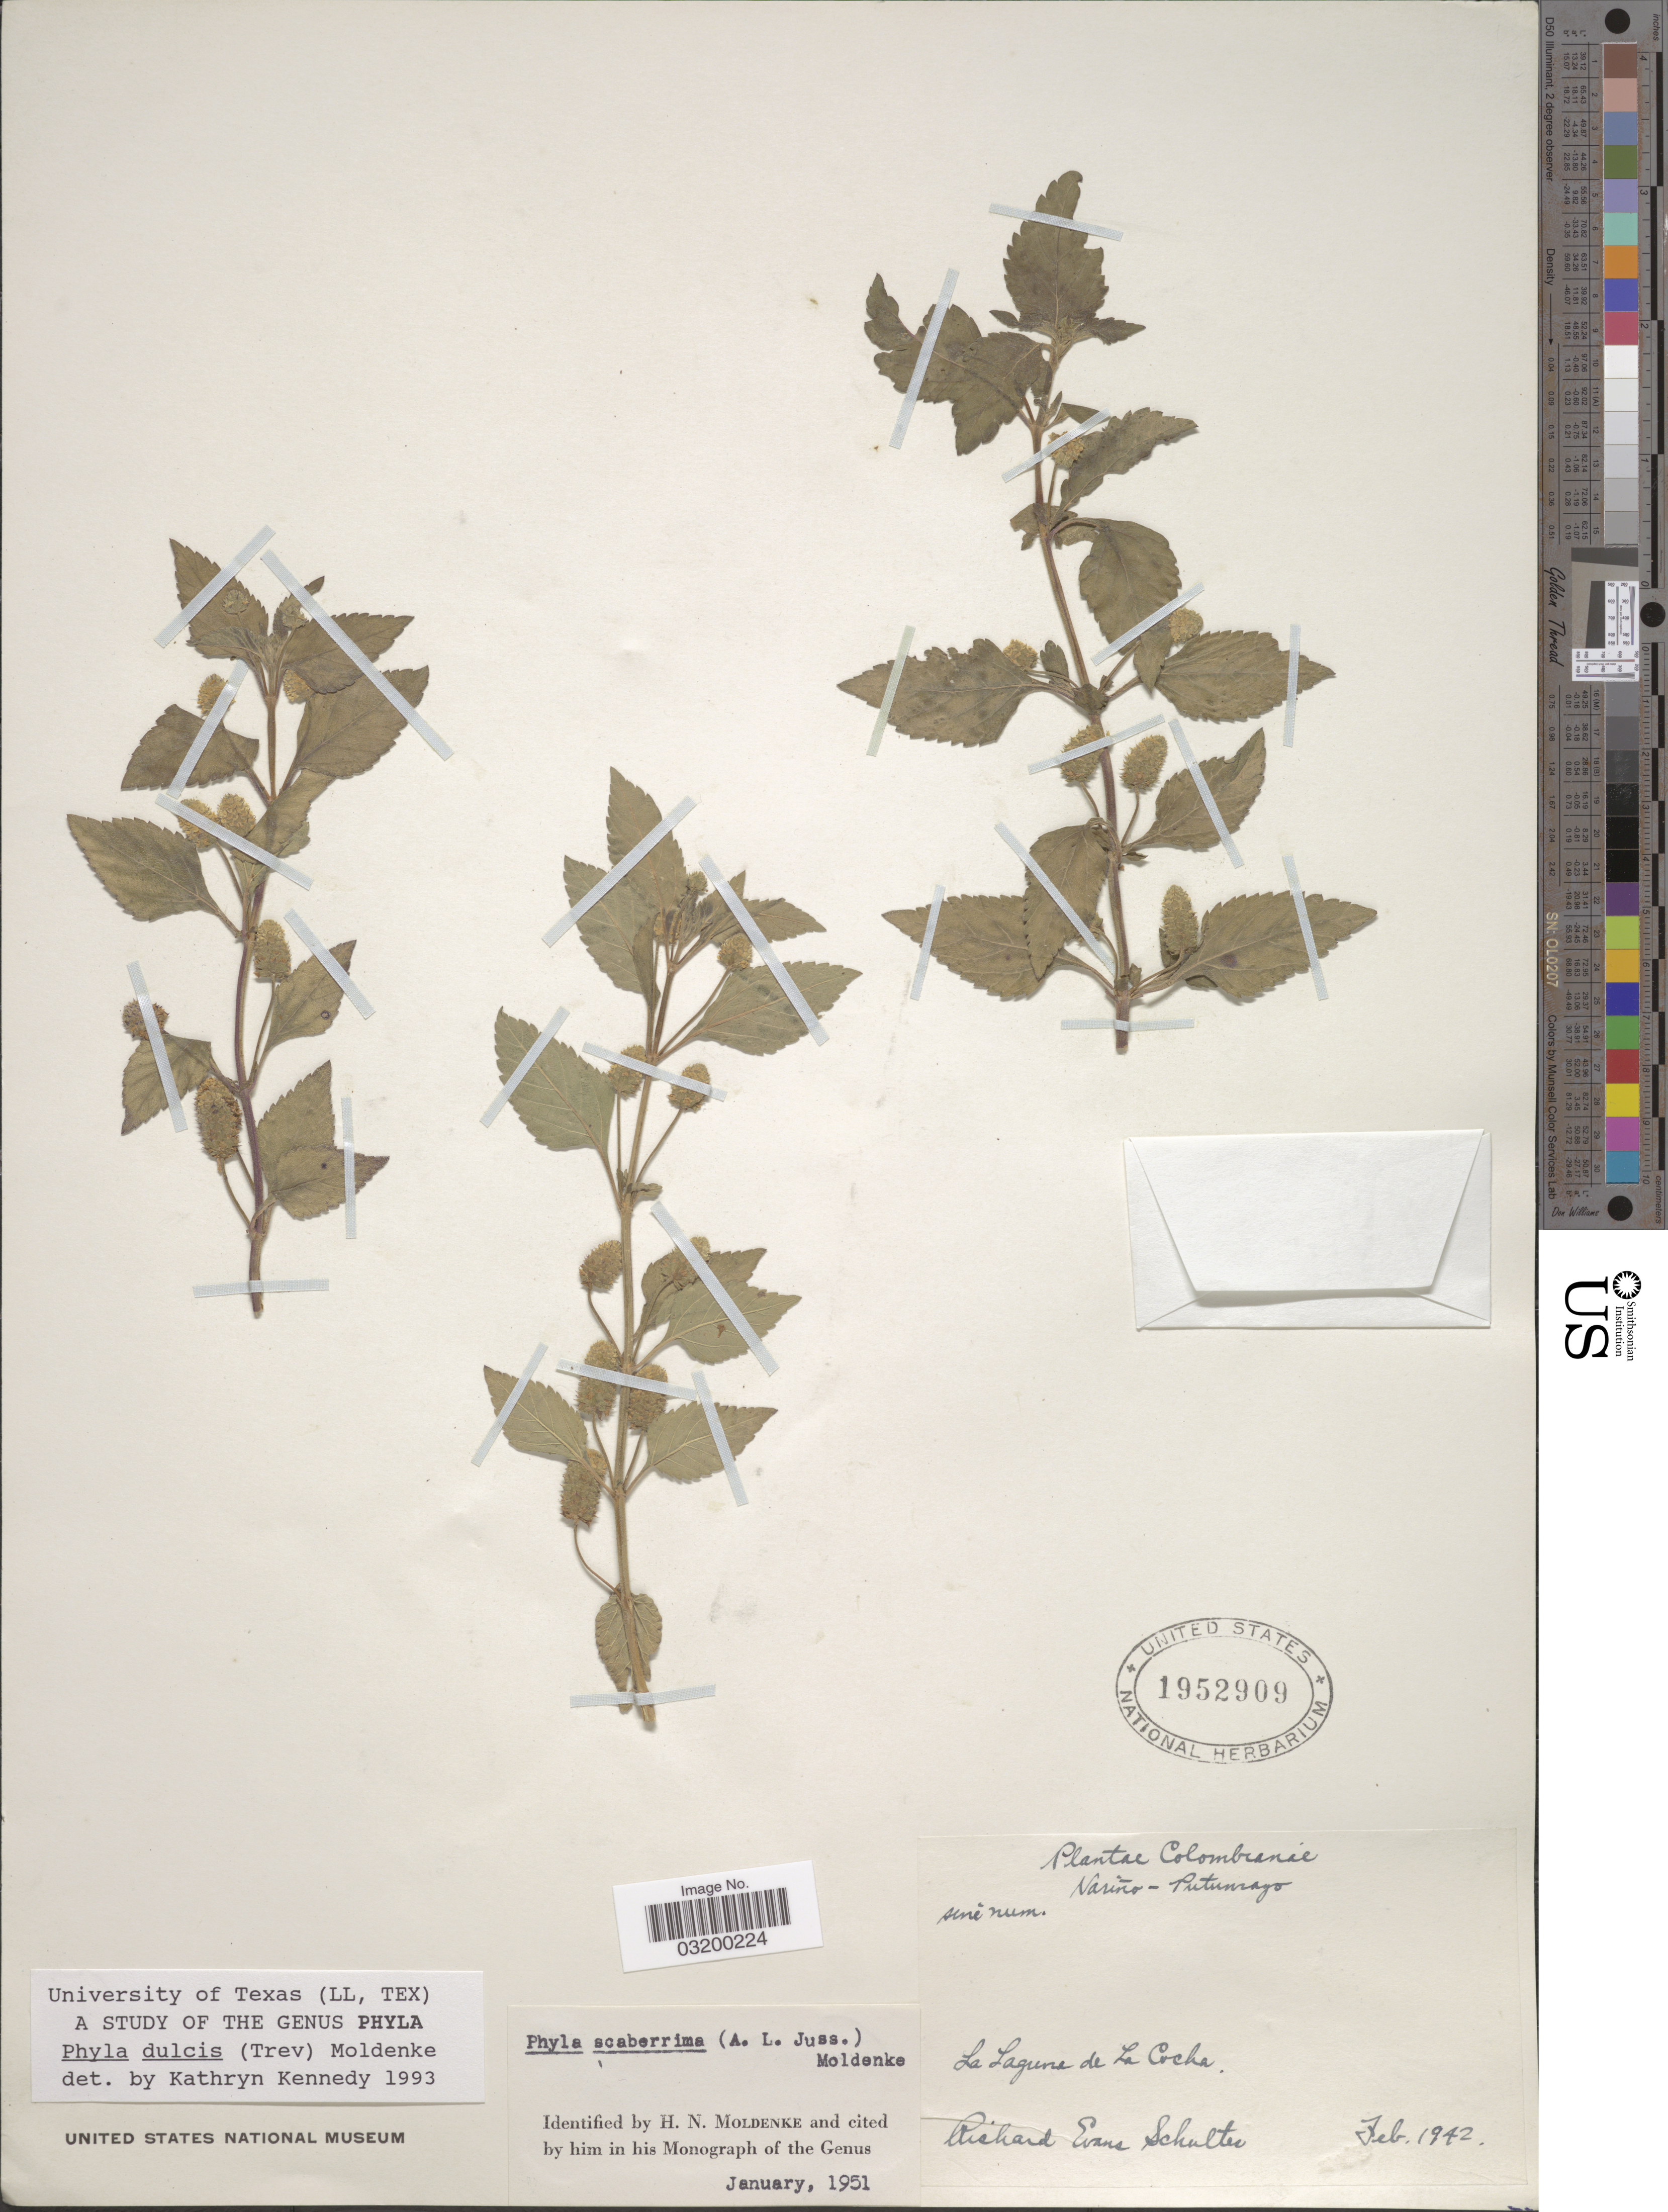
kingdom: Plantae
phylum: Tracheophyta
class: Magnoliopsida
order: Lamiales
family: Verbenaceae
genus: Phyla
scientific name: Phyla dulcis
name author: (Trevir.) Moldenke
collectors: R. E. Schultes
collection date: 1942-02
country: Colombia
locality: Nariño - Putumayo. La Laguna de La Cocha.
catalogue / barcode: US 1952909